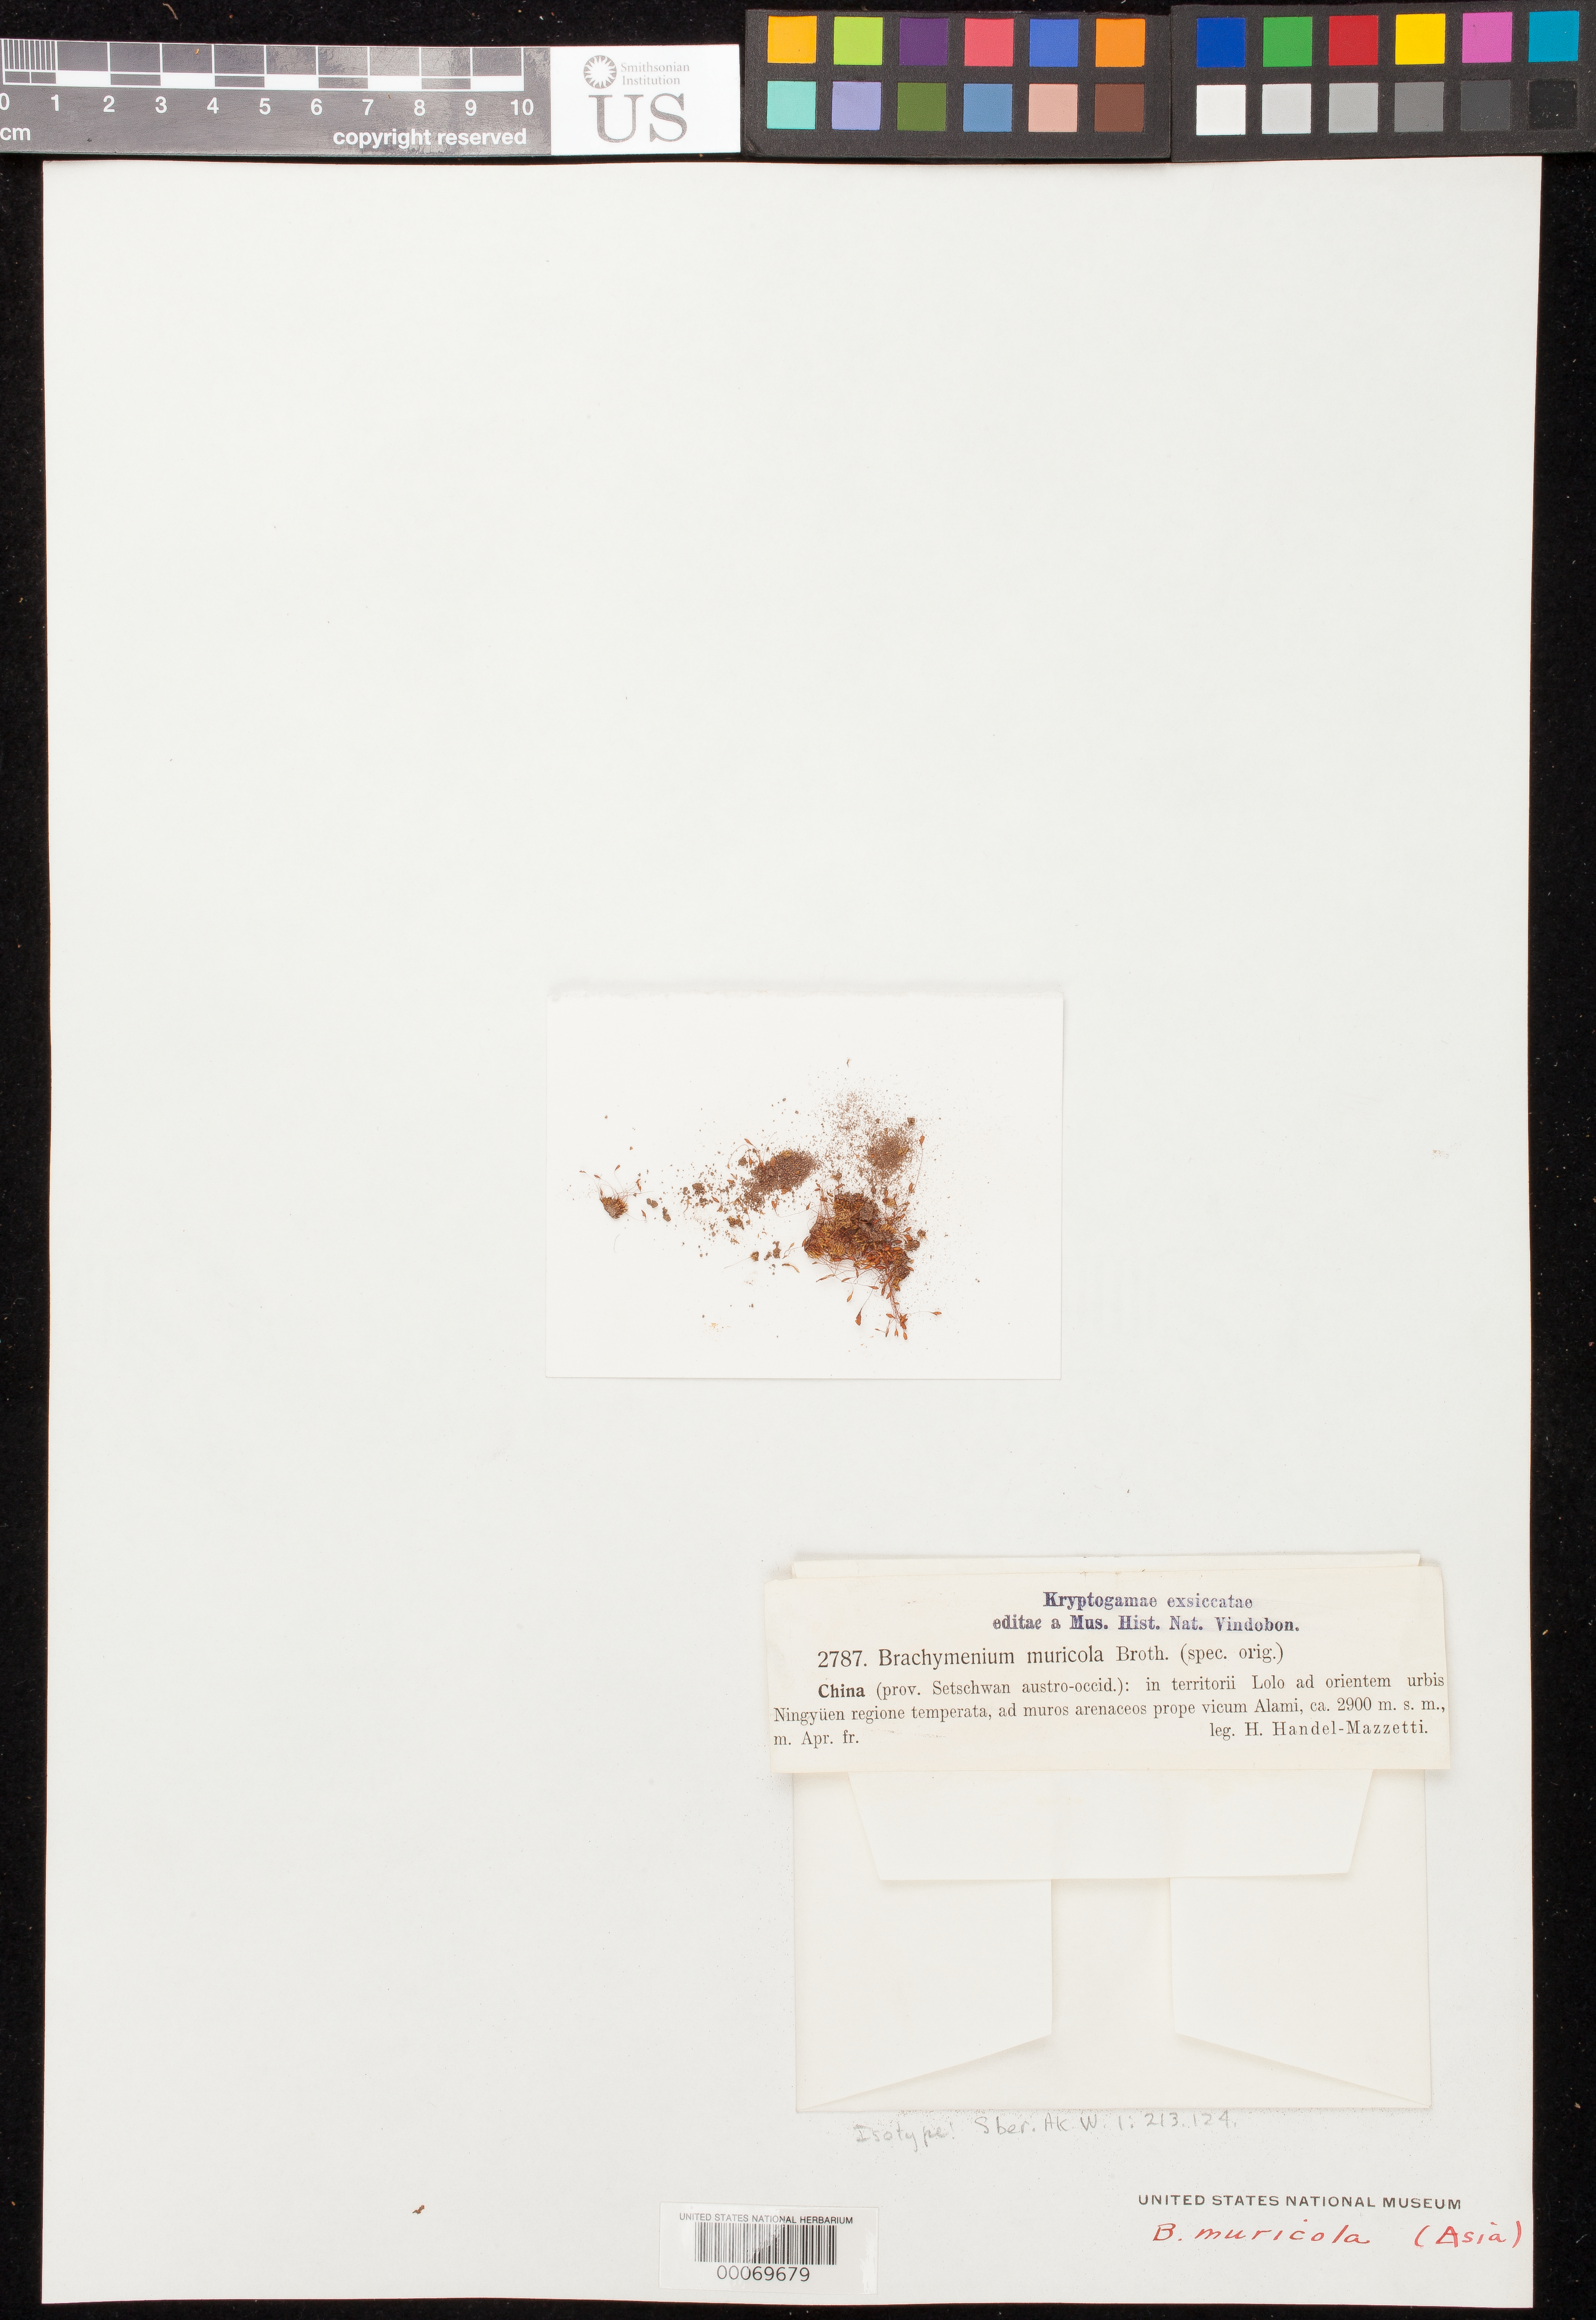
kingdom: Plantae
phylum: Bryophyta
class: Bryopsida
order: Bryales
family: Bryaceae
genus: Brachymenium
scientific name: Brachymenium muricola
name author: Broth.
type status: Isotype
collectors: H. Handel-Mazzetti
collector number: (1467)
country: China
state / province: Sichuan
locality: Lolo, urbis Ningyuen, vicum Alami. [Lolo, city of Ningyuen, street/village of Alami.]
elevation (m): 2900